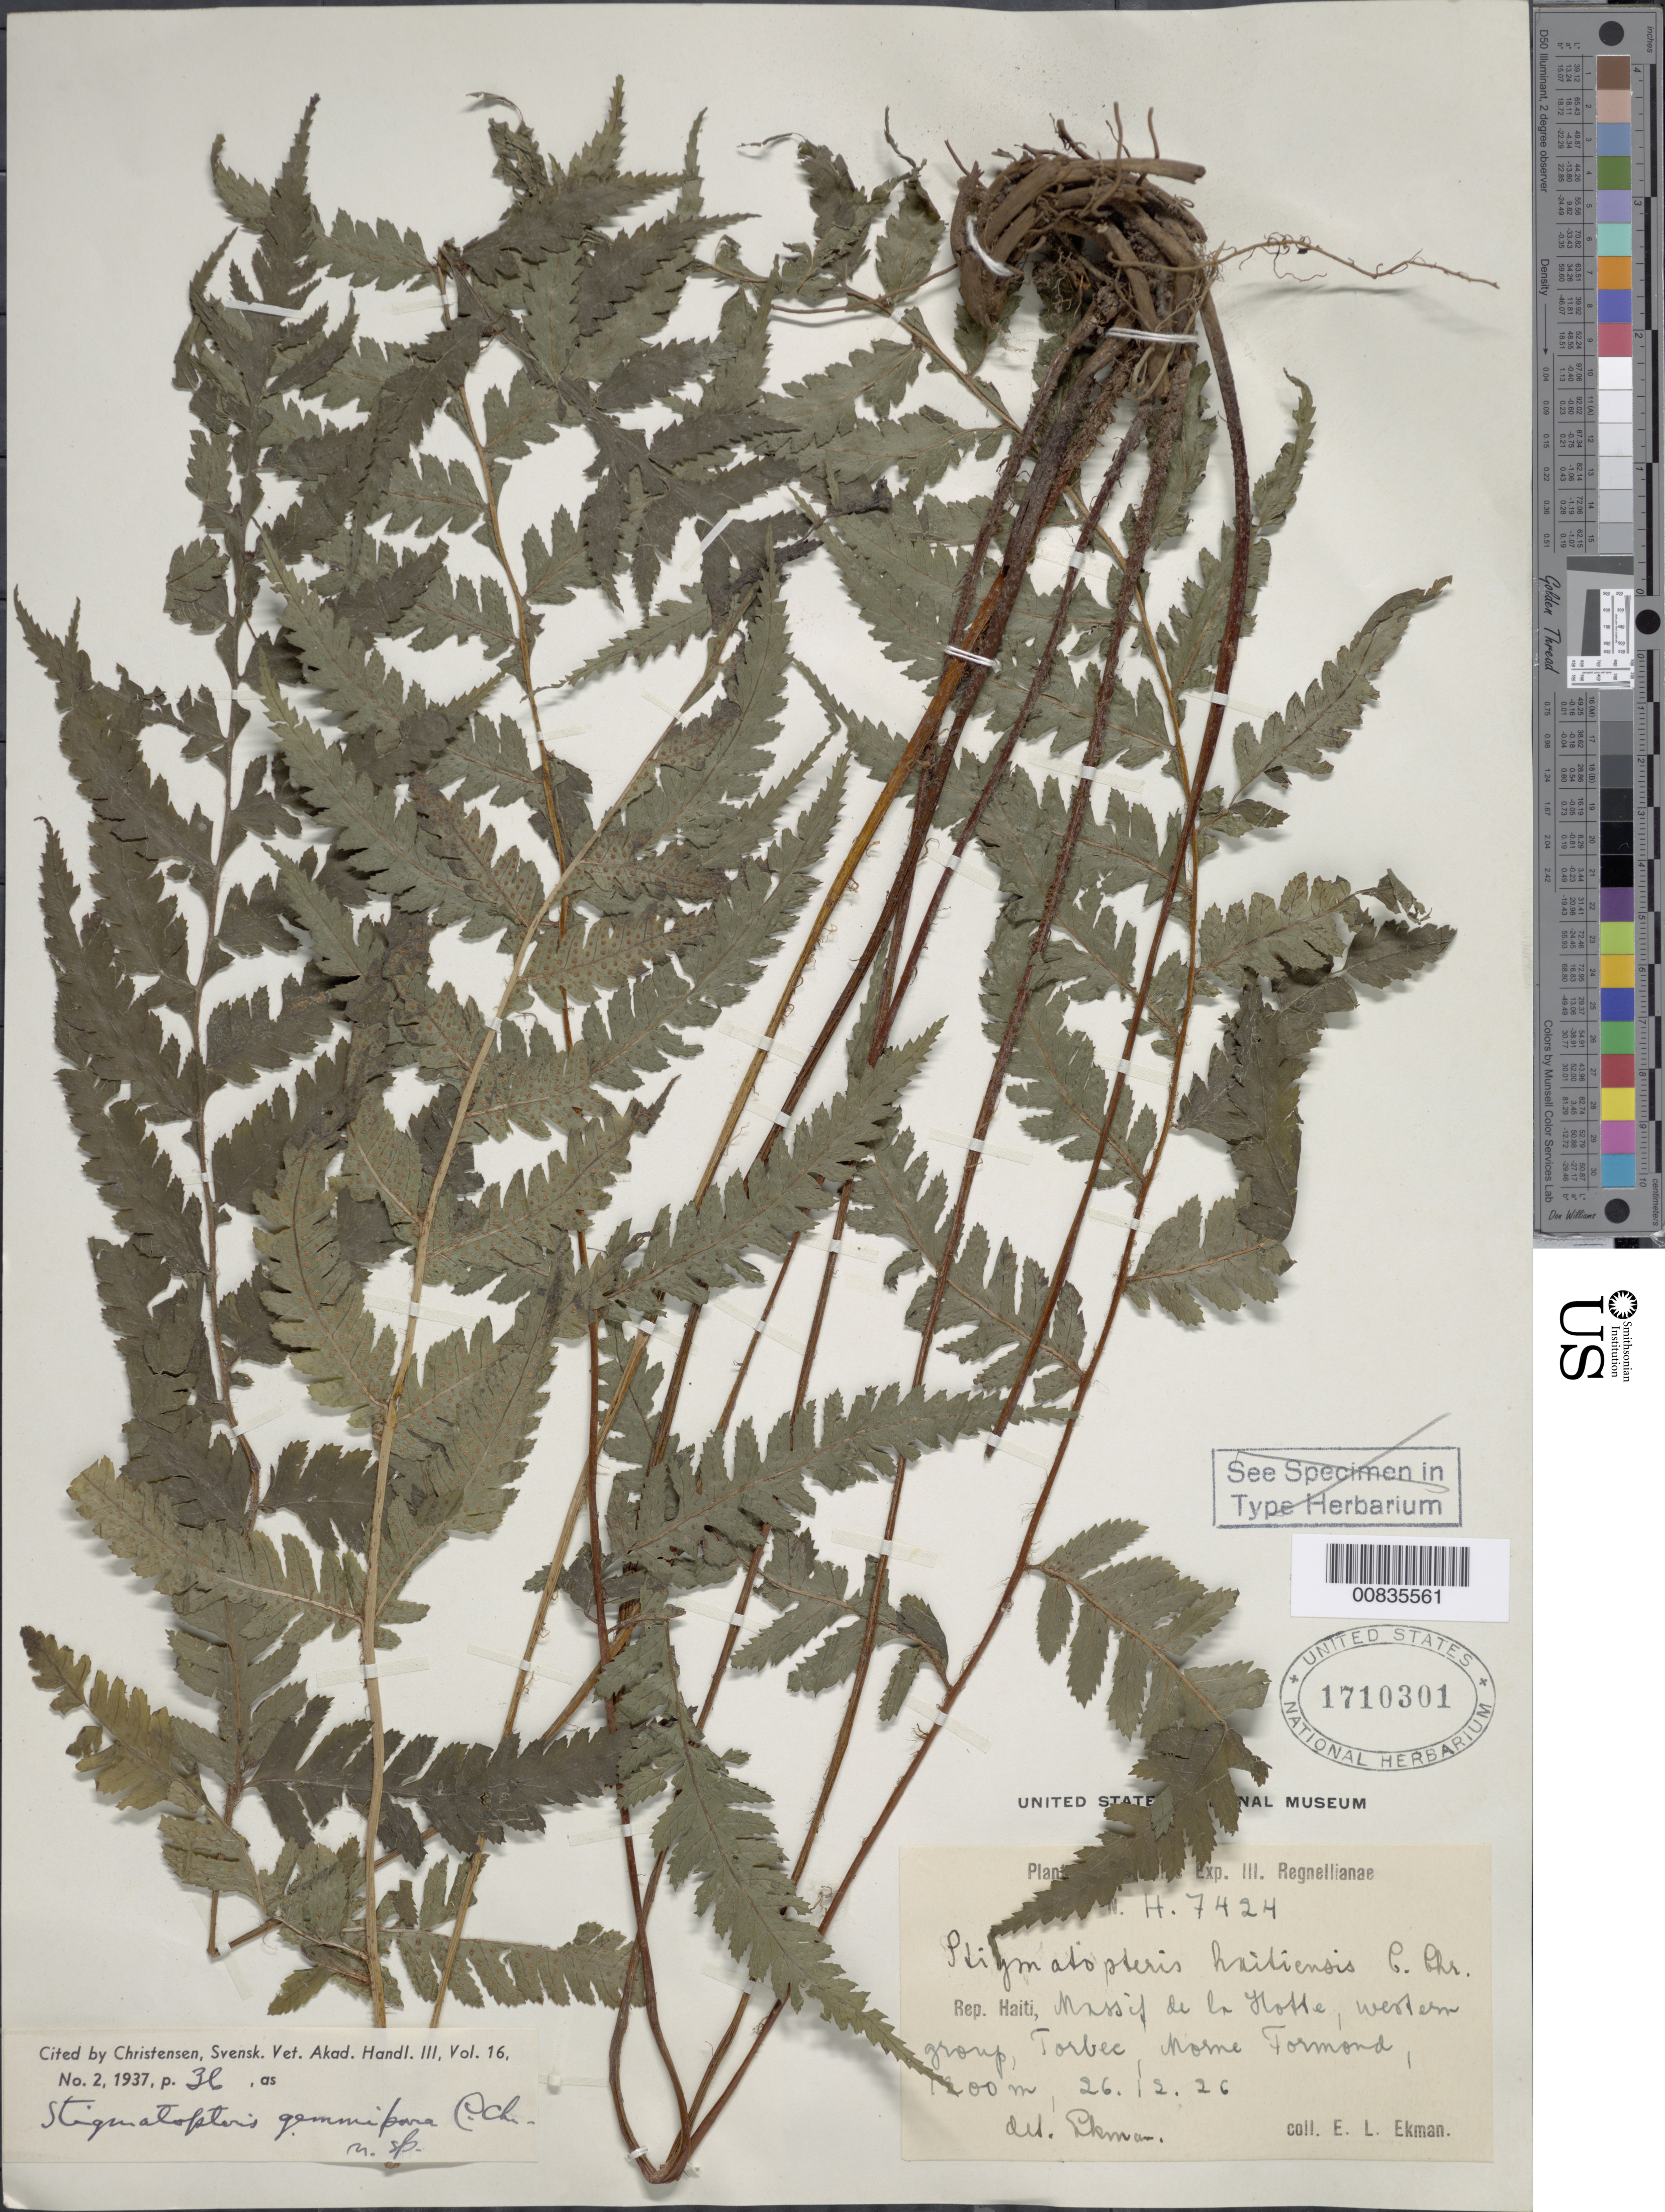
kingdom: Plantae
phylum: Tracheophyta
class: Polypodiopsida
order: Polypodiales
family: Dryopteridaceae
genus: Stigmatopteris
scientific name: Stigmatopteris gemmipara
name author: C. Chr.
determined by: Christensen, C. F. A.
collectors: E. L. Ekman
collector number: H 7424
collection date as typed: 26 Dec 1926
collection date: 1926-12-26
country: Haiti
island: Hispaniola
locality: Massif de la Hotte, western group, Torbec, Morne Formand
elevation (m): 1200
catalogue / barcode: US 1710301